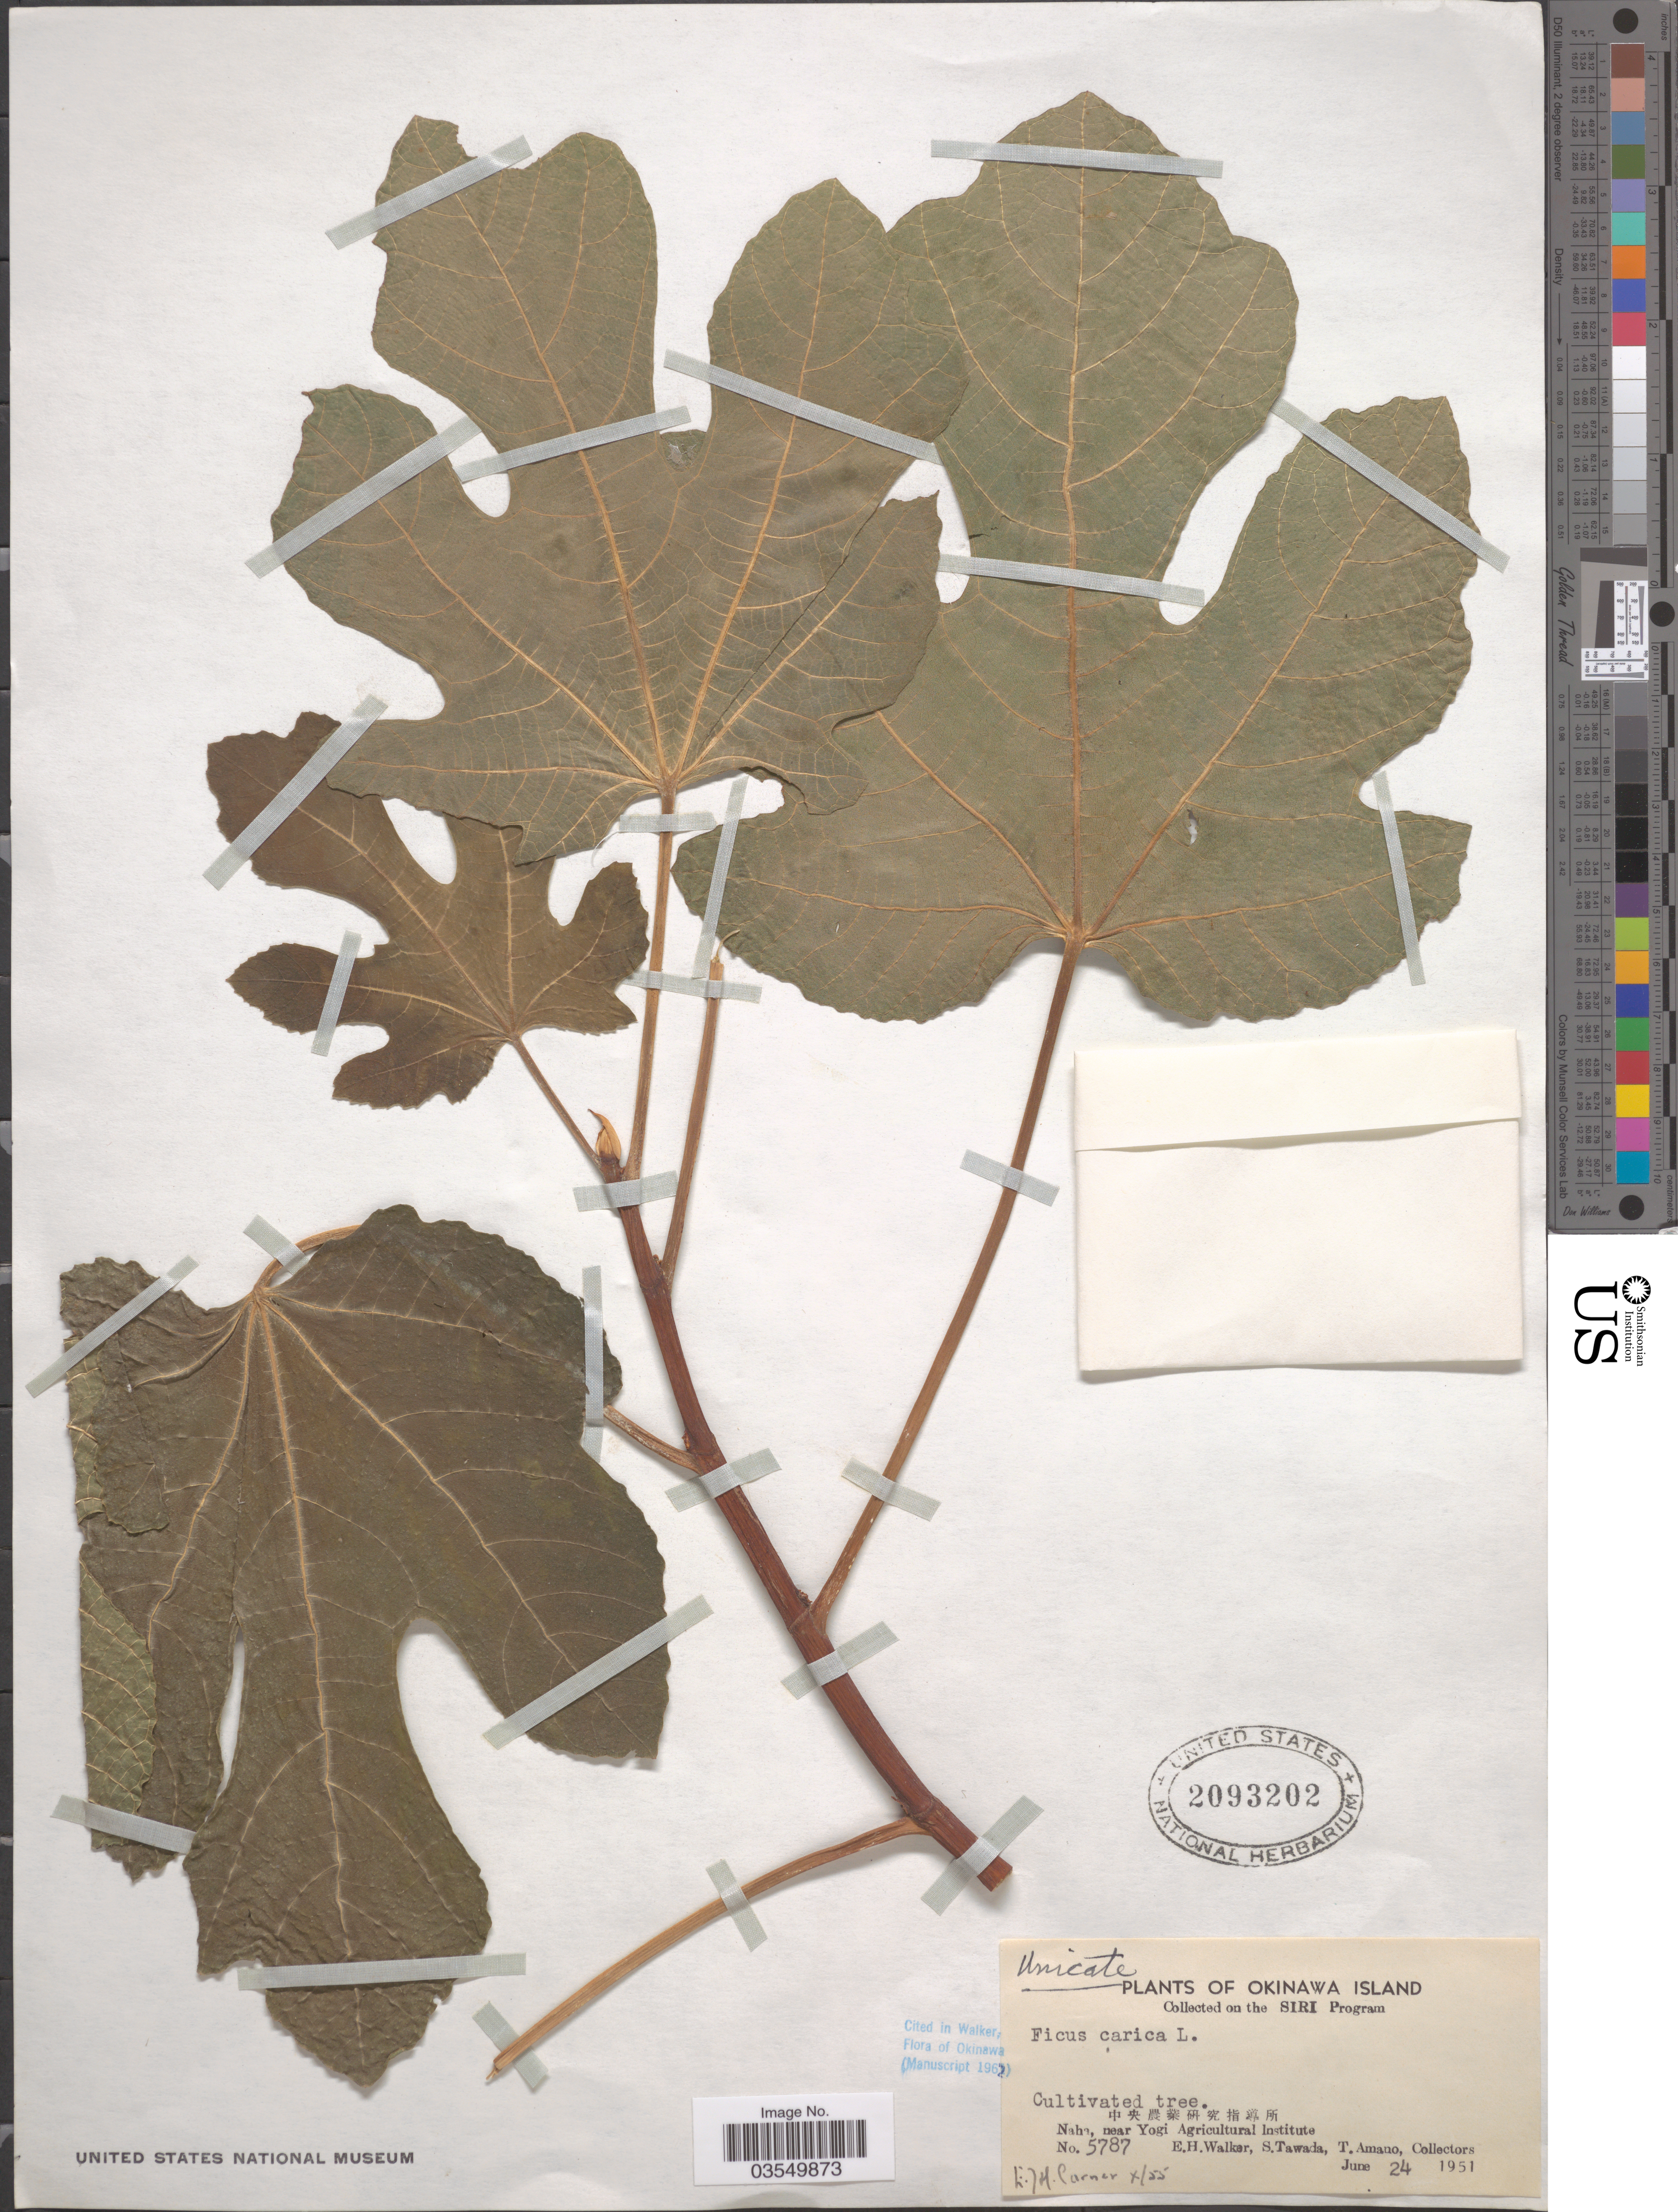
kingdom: Plantae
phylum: Tracheophyta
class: Magnoliopsida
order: Rosales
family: Moraceae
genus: Ficus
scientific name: Ficus carica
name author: L.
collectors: E. H. Walker, S. Tawada & T. Amano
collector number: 5787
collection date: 1951-06-24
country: Japan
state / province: Okinawa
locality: Okinawa Island. Naha, near Yogi Agricultural Institute.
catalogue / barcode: US 2093202